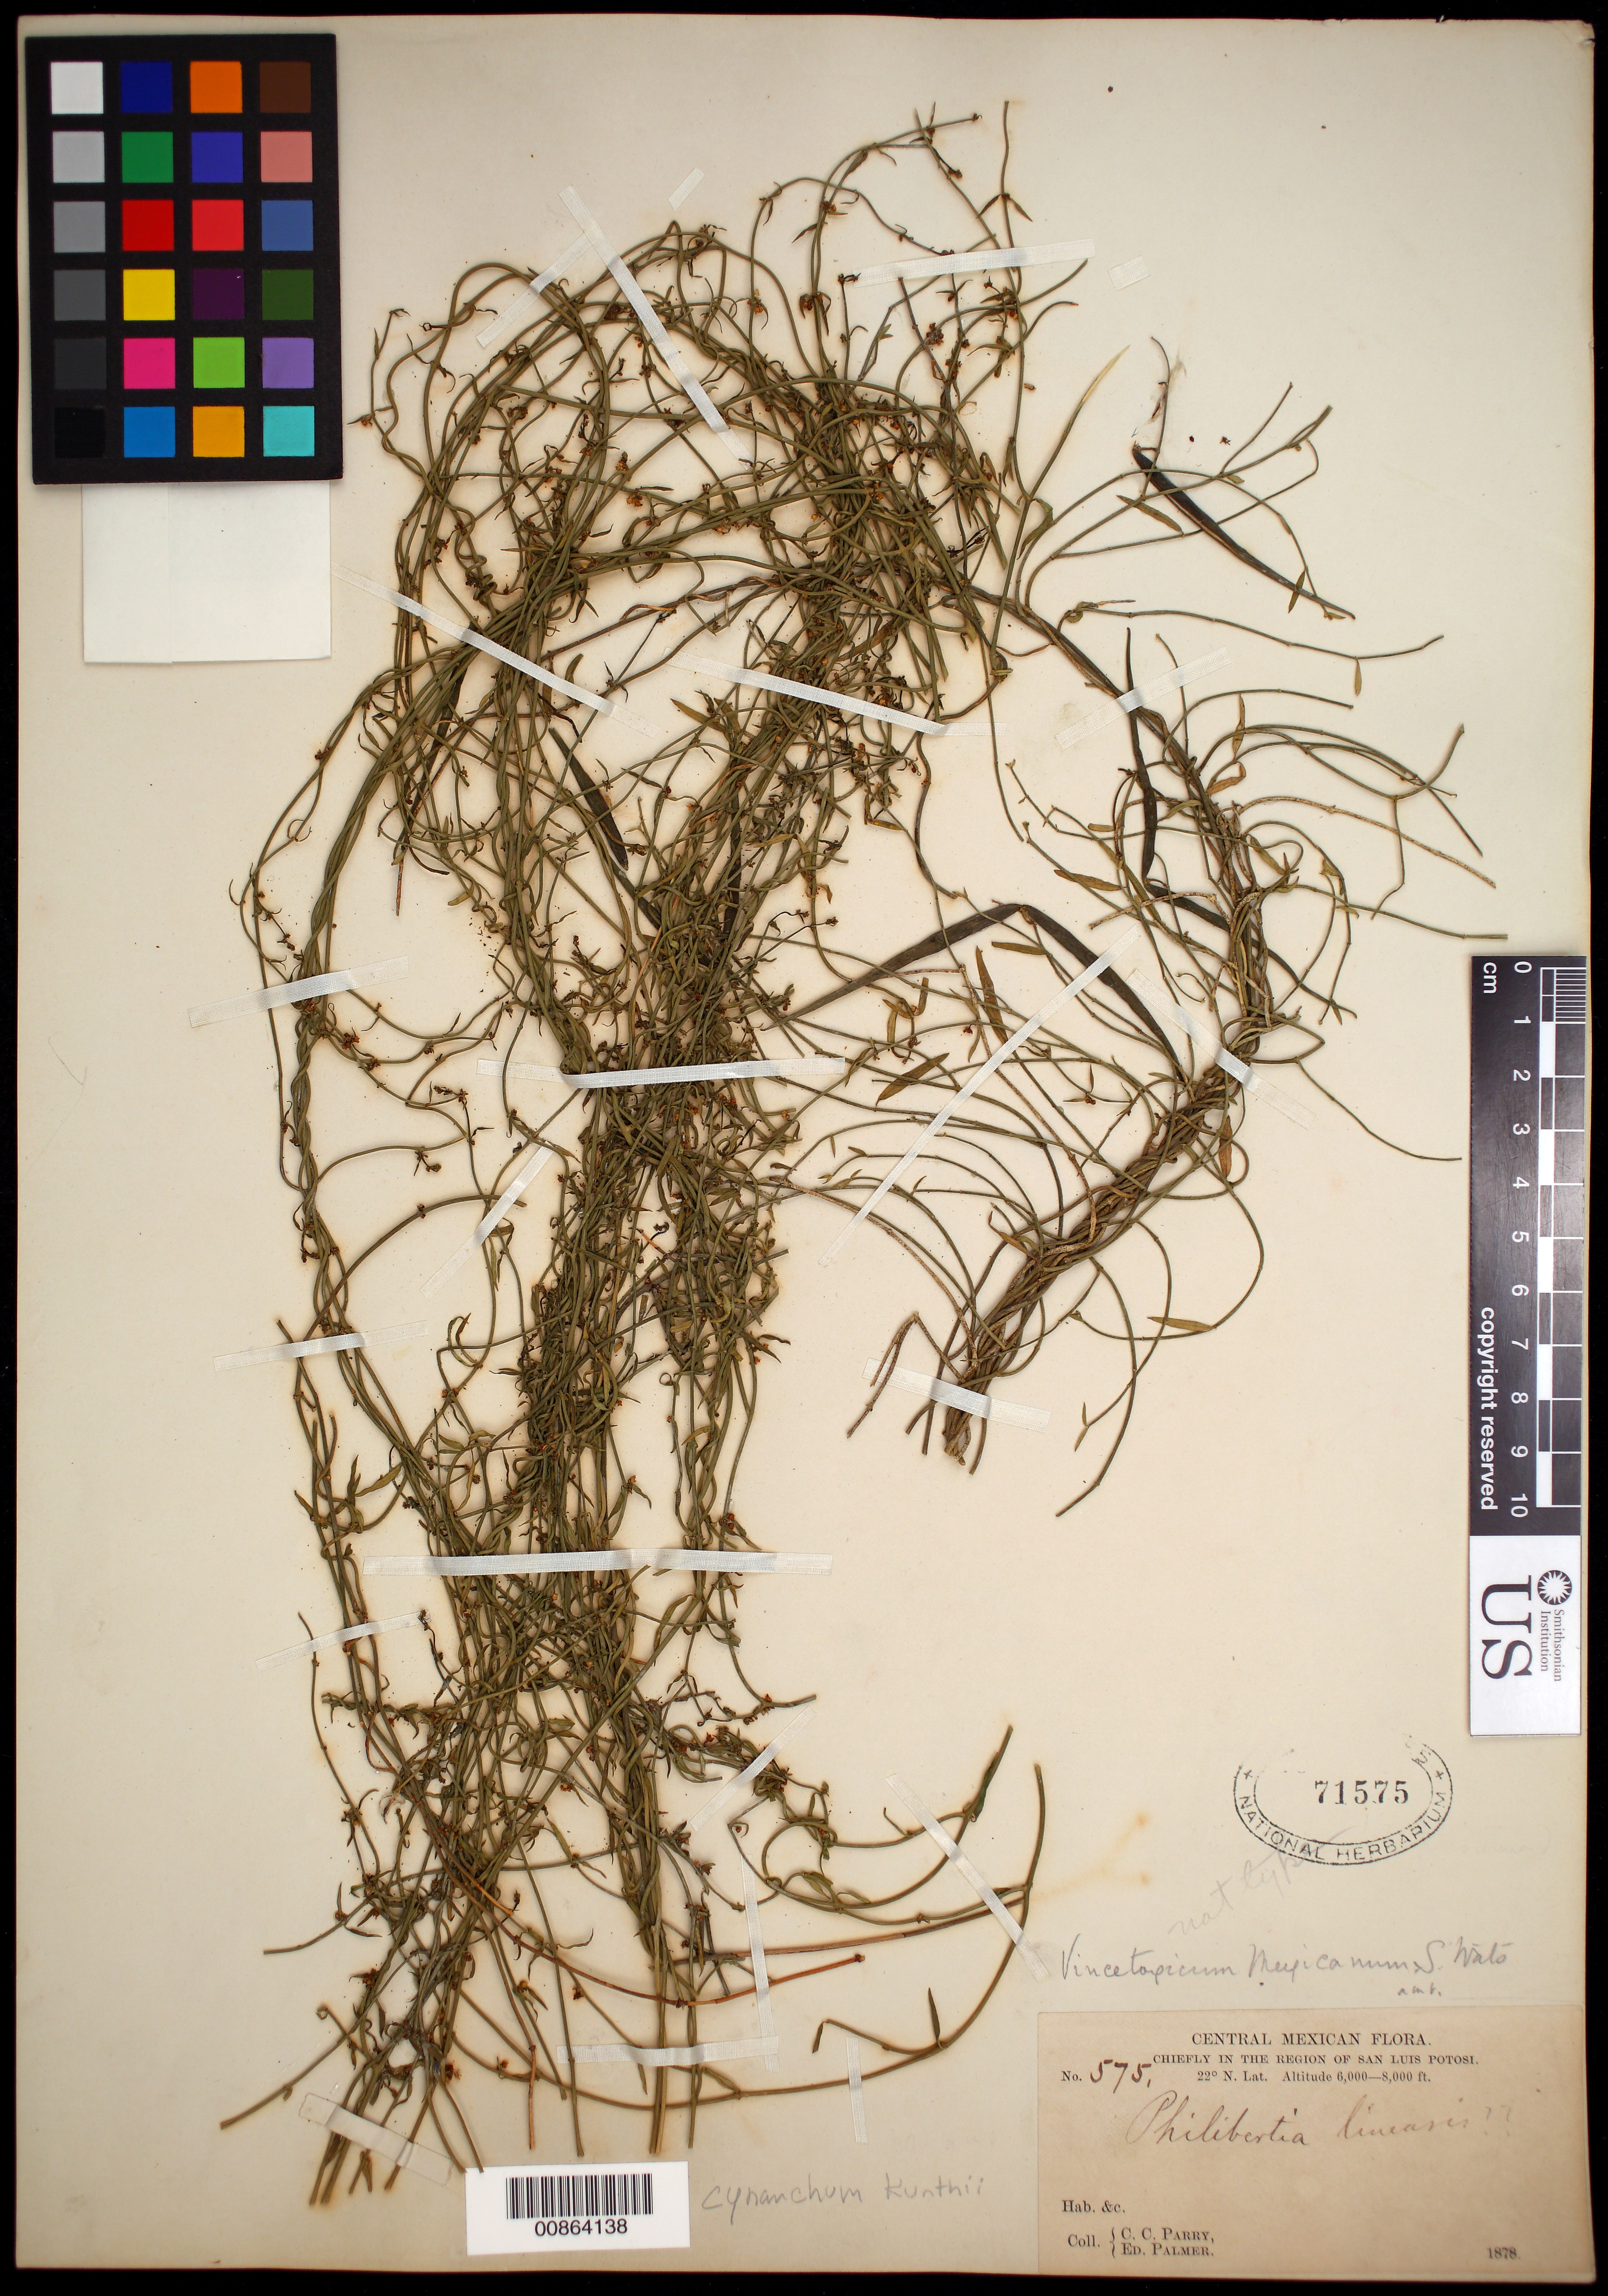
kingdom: Plantae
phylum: Tracheophyta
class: Magnoliopsida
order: Gentianales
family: Apocynaceae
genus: Cynanchum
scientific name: Cynanchum kunthii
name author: (Decne.) Standl.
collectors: C. C. Parry & E. Palmer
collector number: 575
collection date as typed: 1878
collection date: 1878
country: Mexico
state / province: San Luis Potosí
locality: Chiefly in the region of San Luis Potosí.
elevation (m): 1829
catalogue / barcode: US 71575